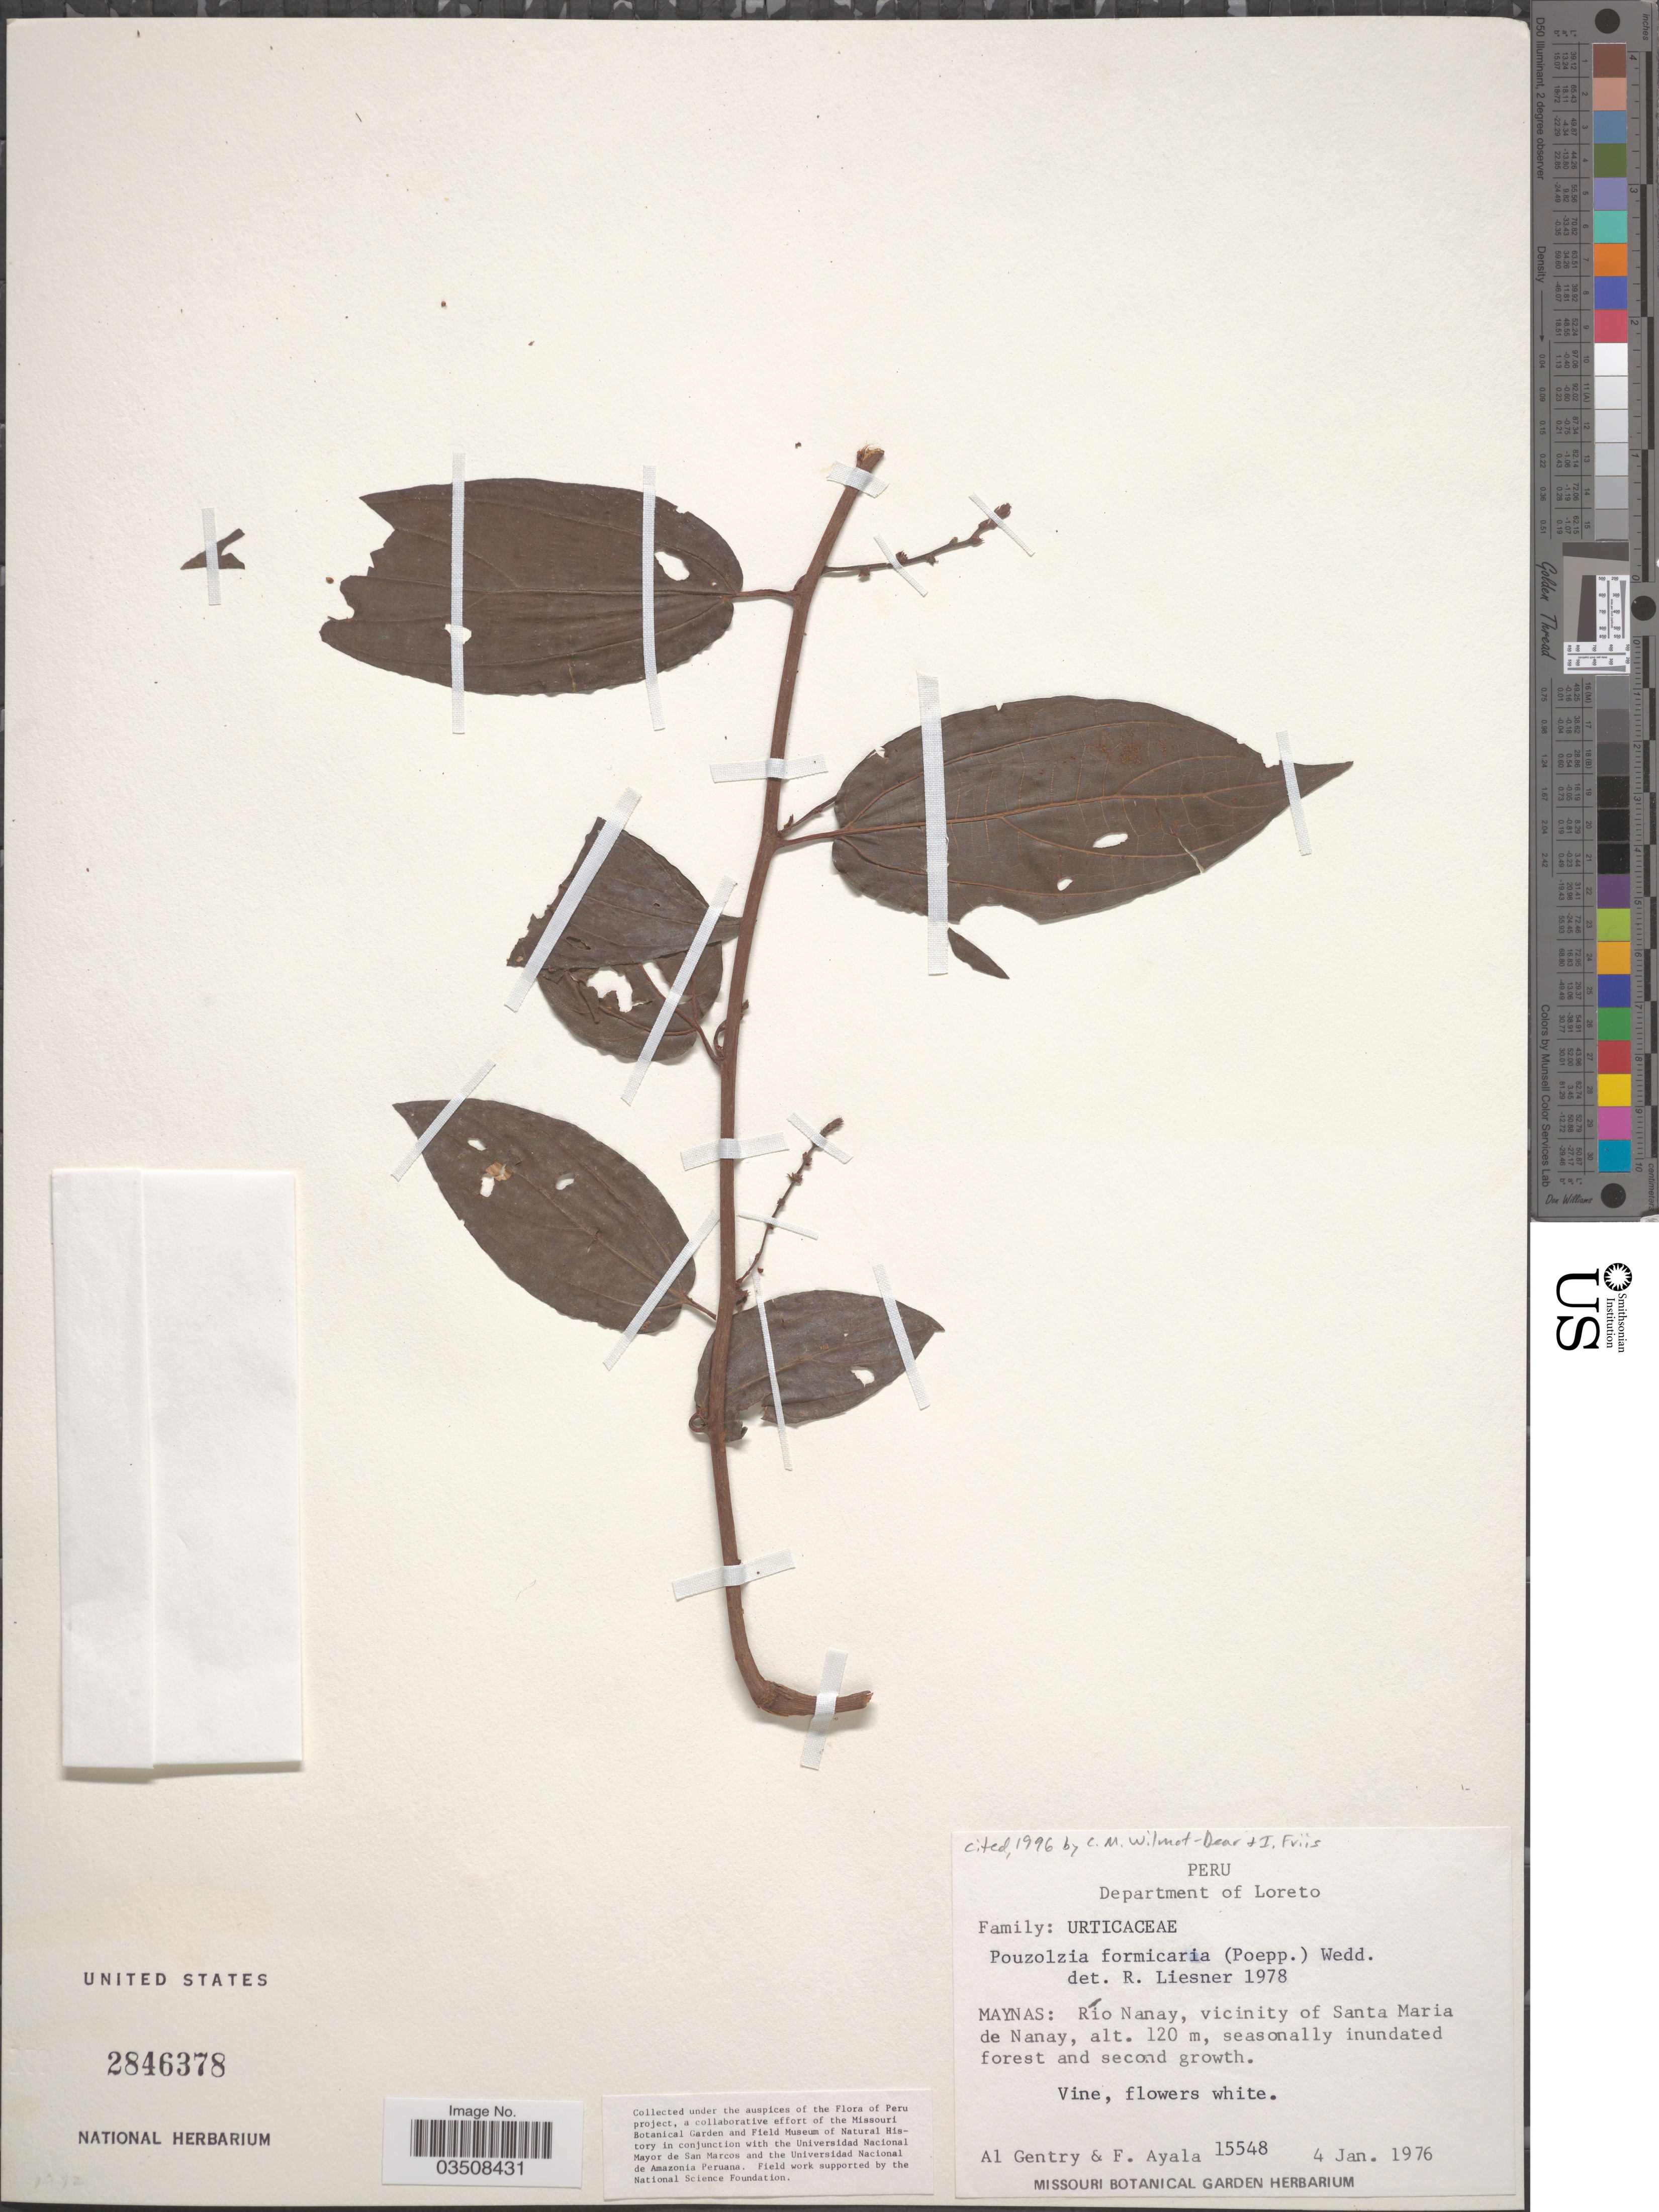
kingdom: Plantae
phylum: Tracheophyta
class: Magnoliopsida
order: Rosales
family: Urticaceae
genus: Pouzolzia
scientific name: Pouzolzia formicaria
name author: (Poepp. ex Wedd.) Wedd.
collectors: A. H. Gentry & F. Ayala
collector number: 15548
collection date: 1976-01-04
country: Peru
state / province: Loreto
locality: Department of Loreto. Maynas: Río Nanay, vicinity of Santa Maria de Nanay.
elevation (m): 120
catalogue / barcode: US 2846378